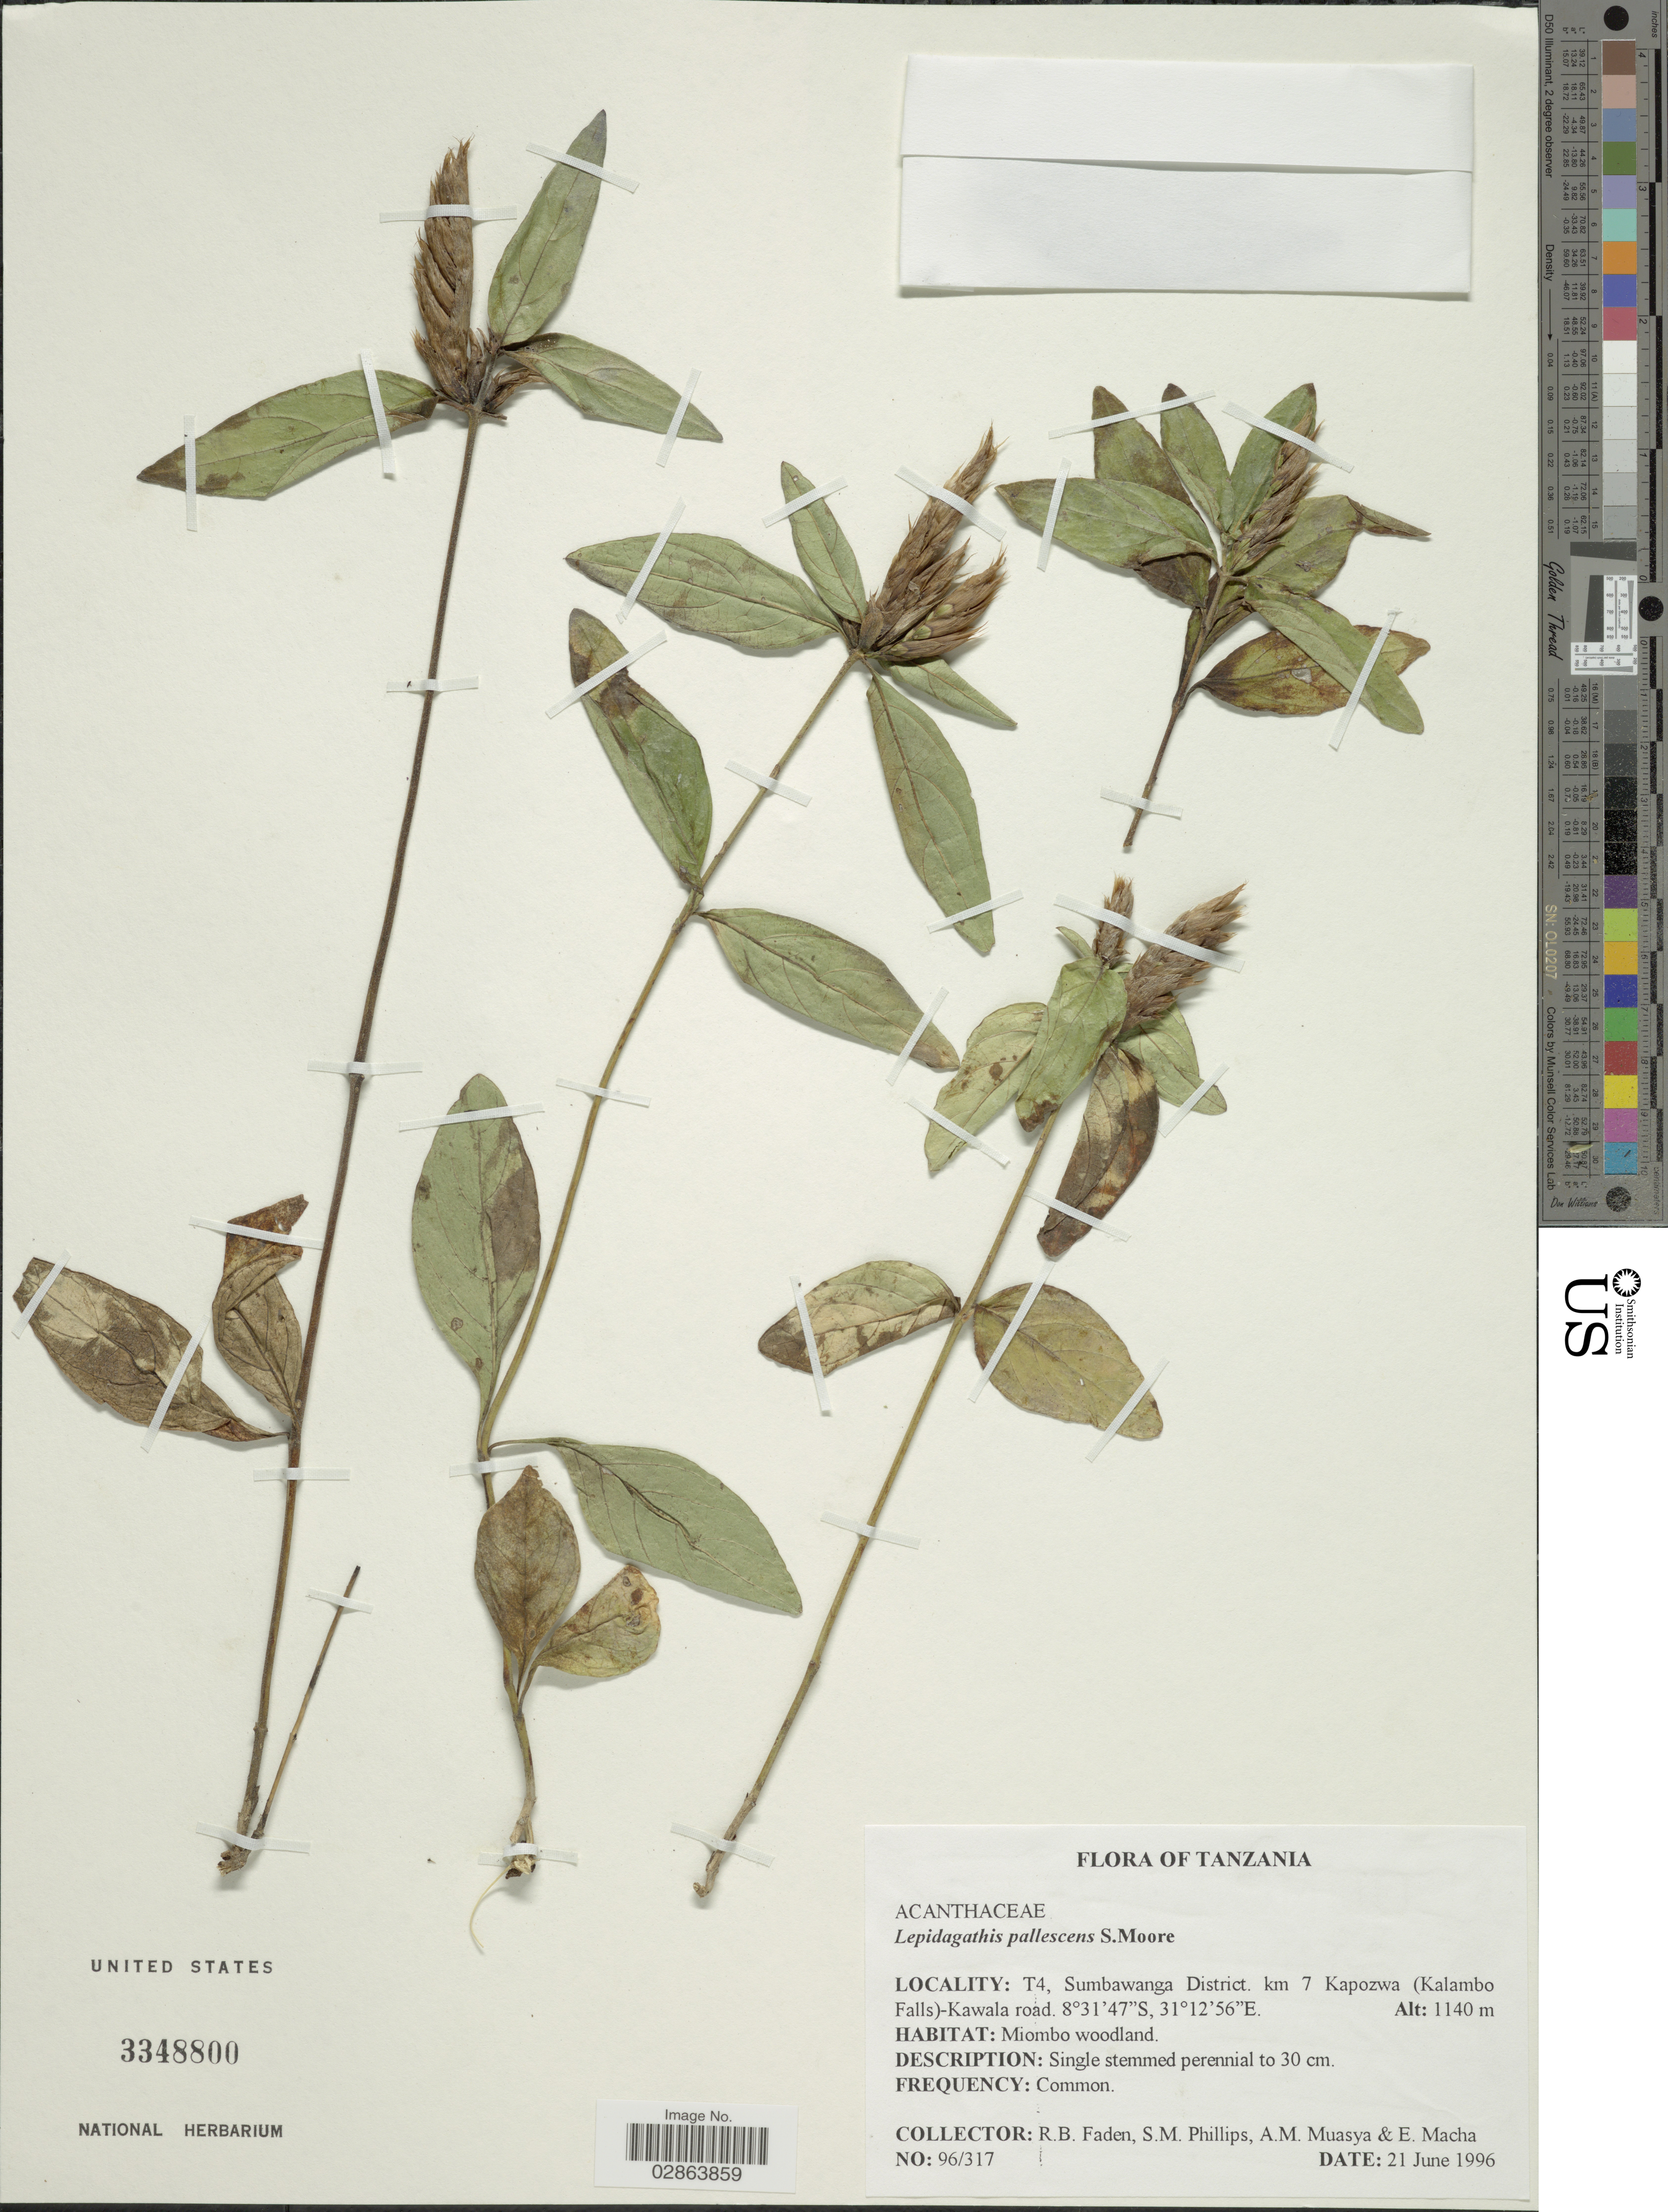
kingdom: Plantae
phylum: Tracheophyta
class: Magnoliopsida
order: Lamiales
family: Acanthaceae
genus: Lepidagathis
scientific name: Lepidagathis pallescens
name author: S. Moore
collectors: R. B. Faden, S. M. Phillips, A. Muasya & E. Macha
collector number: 96/317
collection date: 1996-06-21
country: Tanzania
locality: T4, Sumbawanga District, km 7 Kapozwa (Kalambo Falls)-Kawala road.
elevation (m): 1140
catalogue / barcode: US 3348800